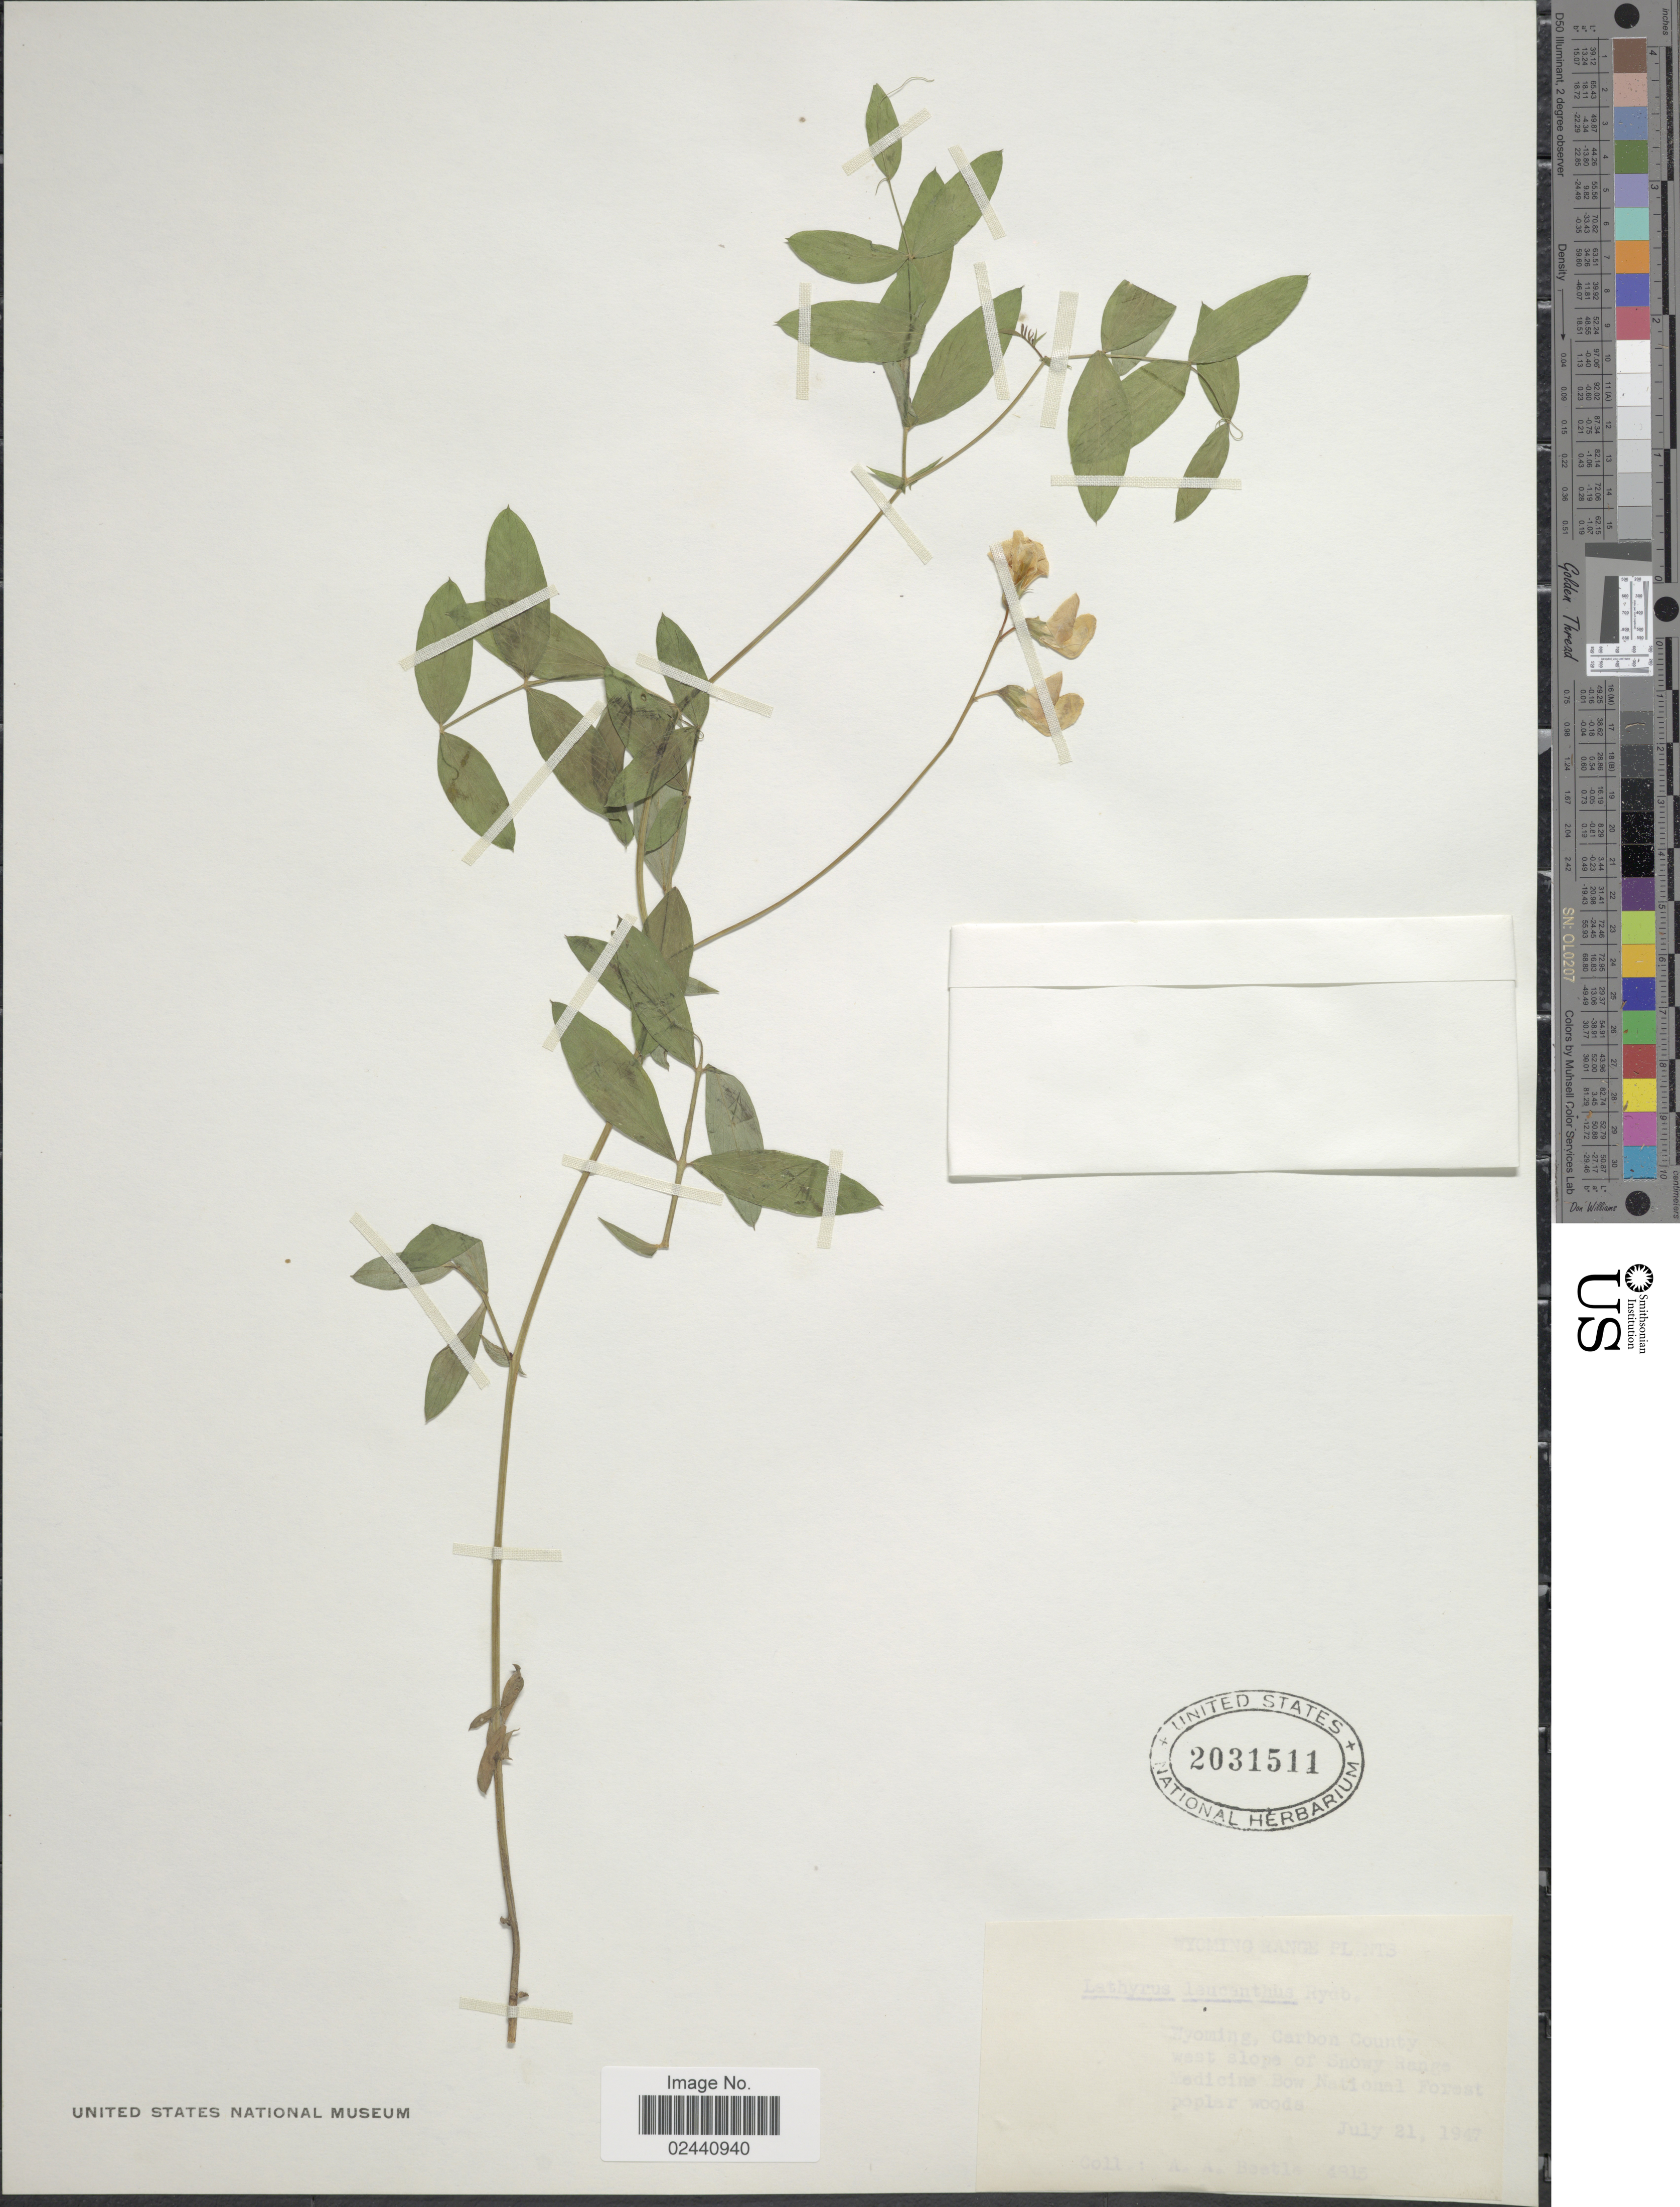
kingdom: Plantae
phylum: Tracheophyta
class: Magnoliopsida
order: Fabales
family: Fabaceae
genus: Lathyrus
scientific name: Lathyrus leucanthus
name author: Rydb.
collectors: A. A. Beetle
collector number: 4813*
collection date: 1947-07-21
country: United States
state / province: Wyoming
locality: Carbon County west slopes of Snowy Range Medicine Bow National Forest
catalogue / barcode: US 2031511